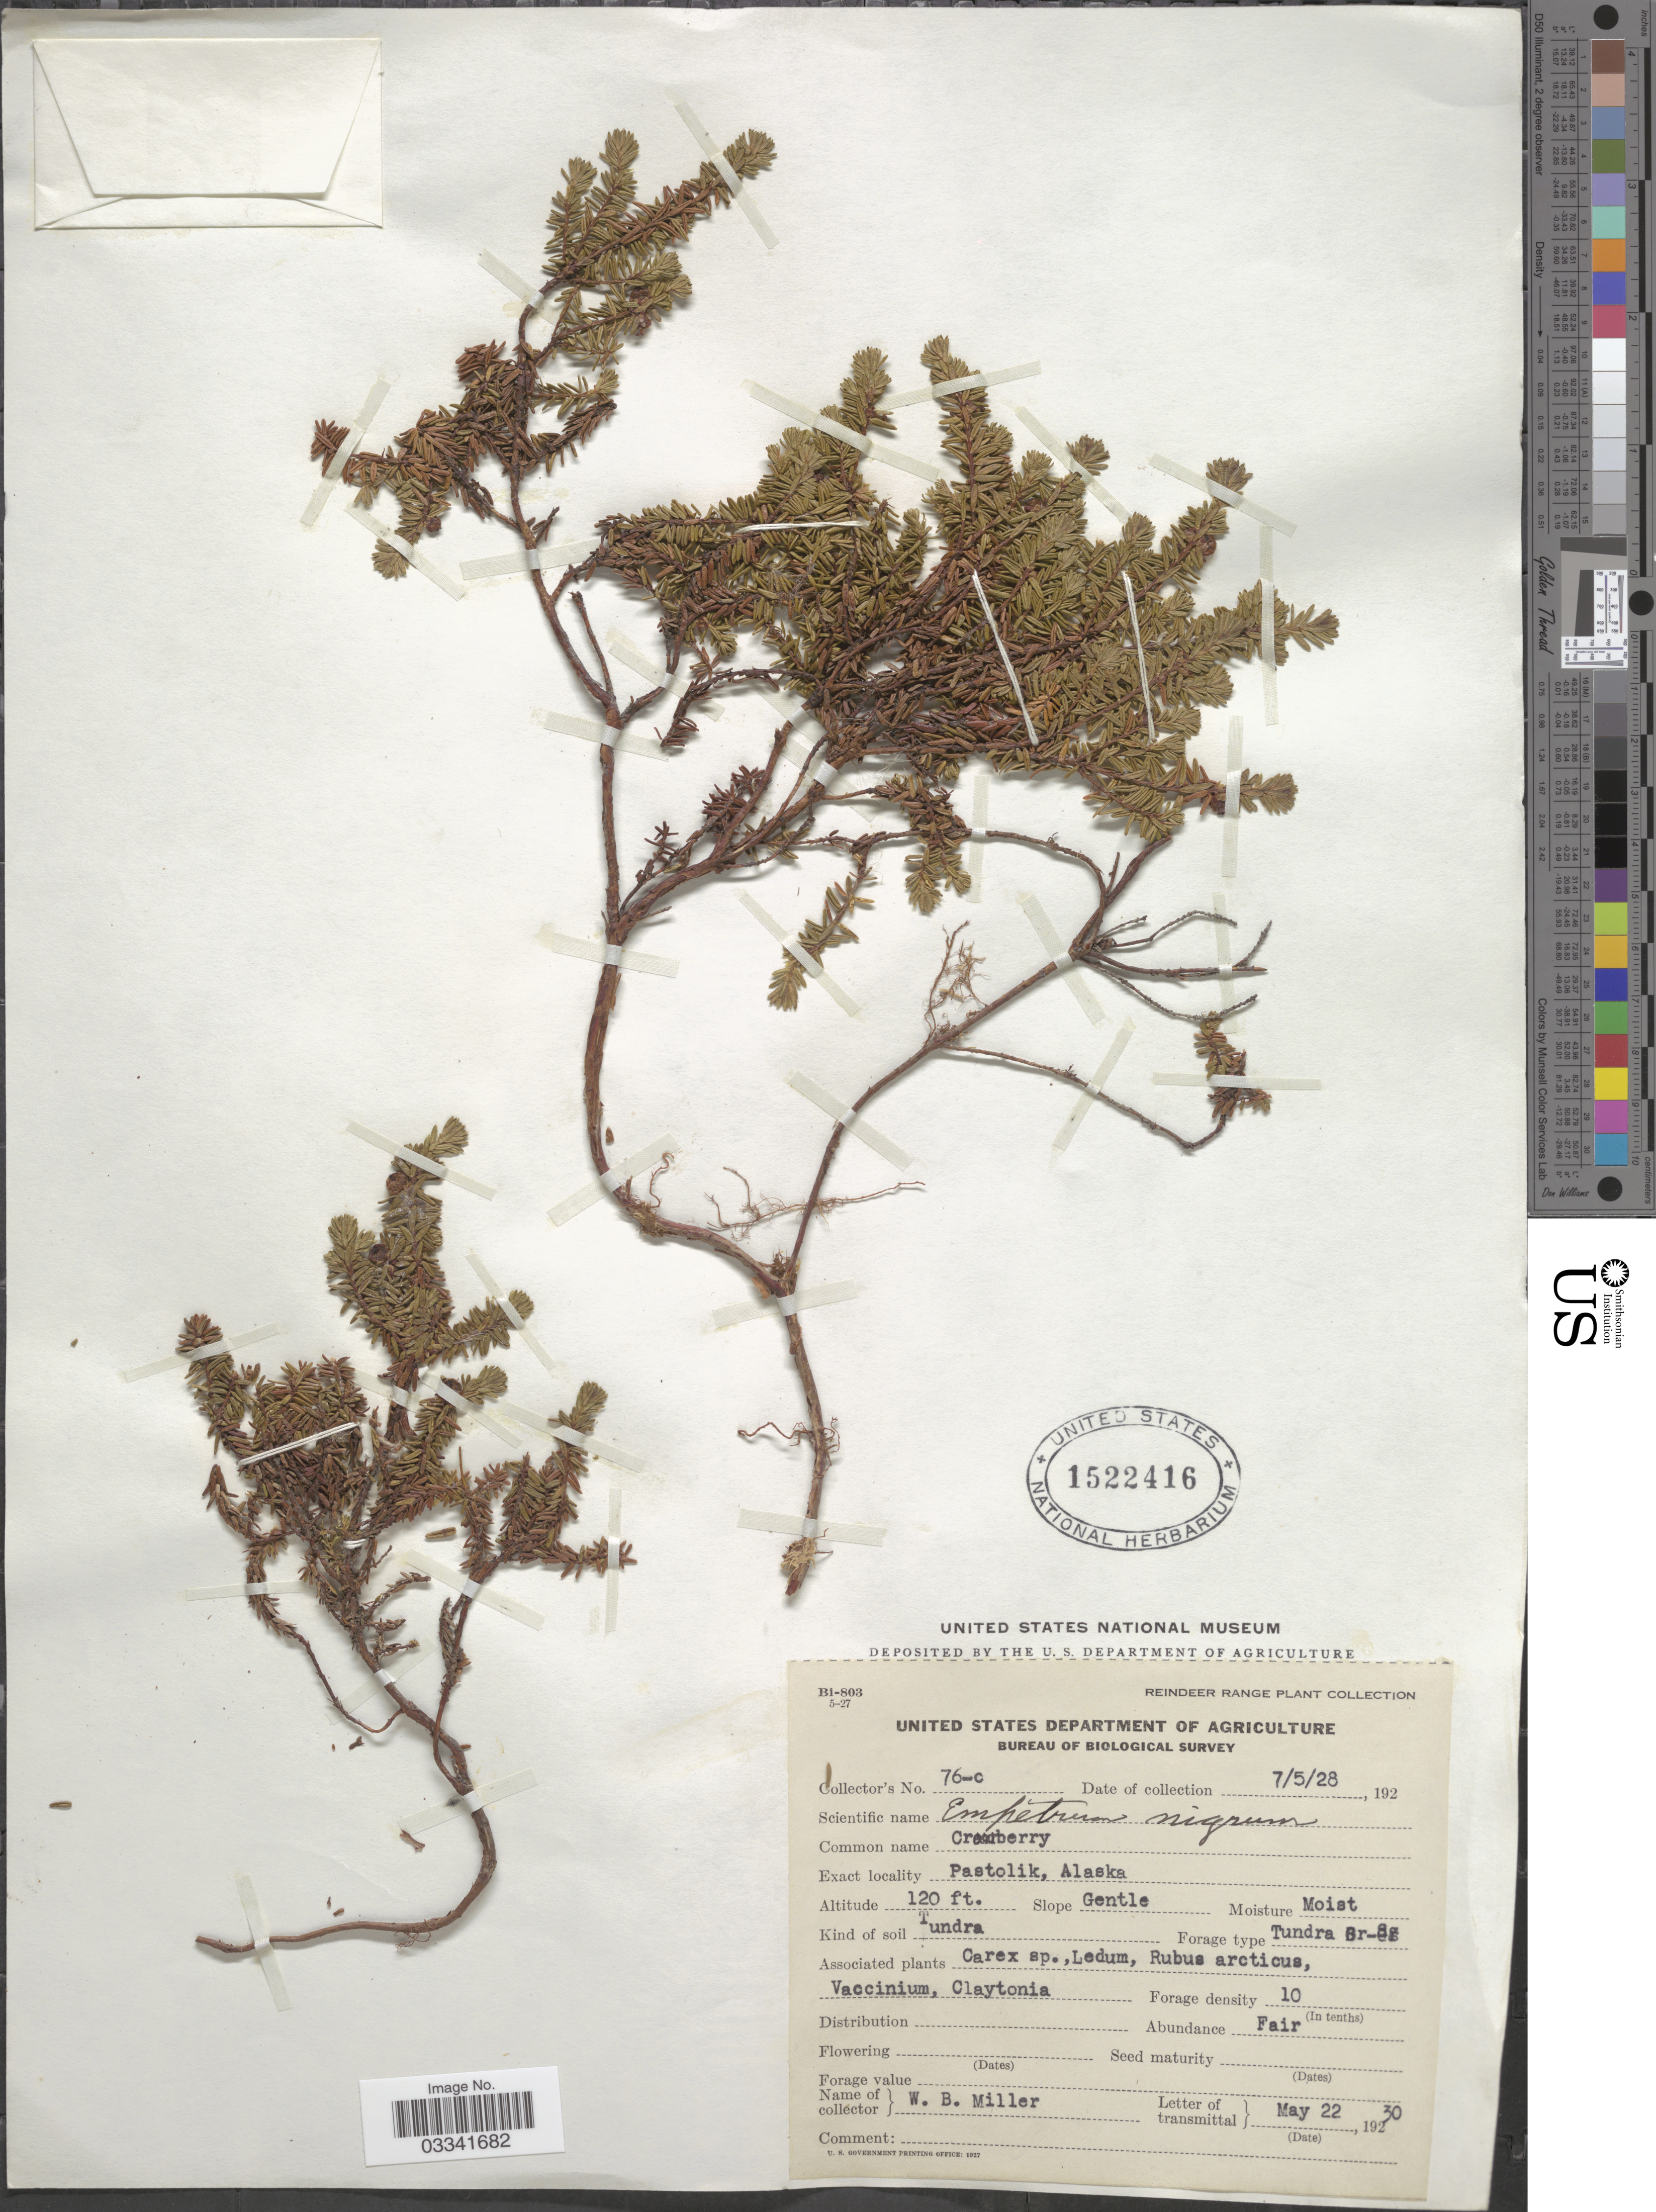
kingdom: Plantae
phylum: Tracheophyta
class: Magnoliopsida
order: Ericales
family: Ericaceae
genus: Empetrum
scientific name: Empetrum nigrum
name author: L.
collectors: W. Miller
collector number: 76-c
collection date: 1928-07-05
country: United States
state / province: Alaska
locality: Pastolik.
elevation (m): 37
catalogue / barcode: US 1522416